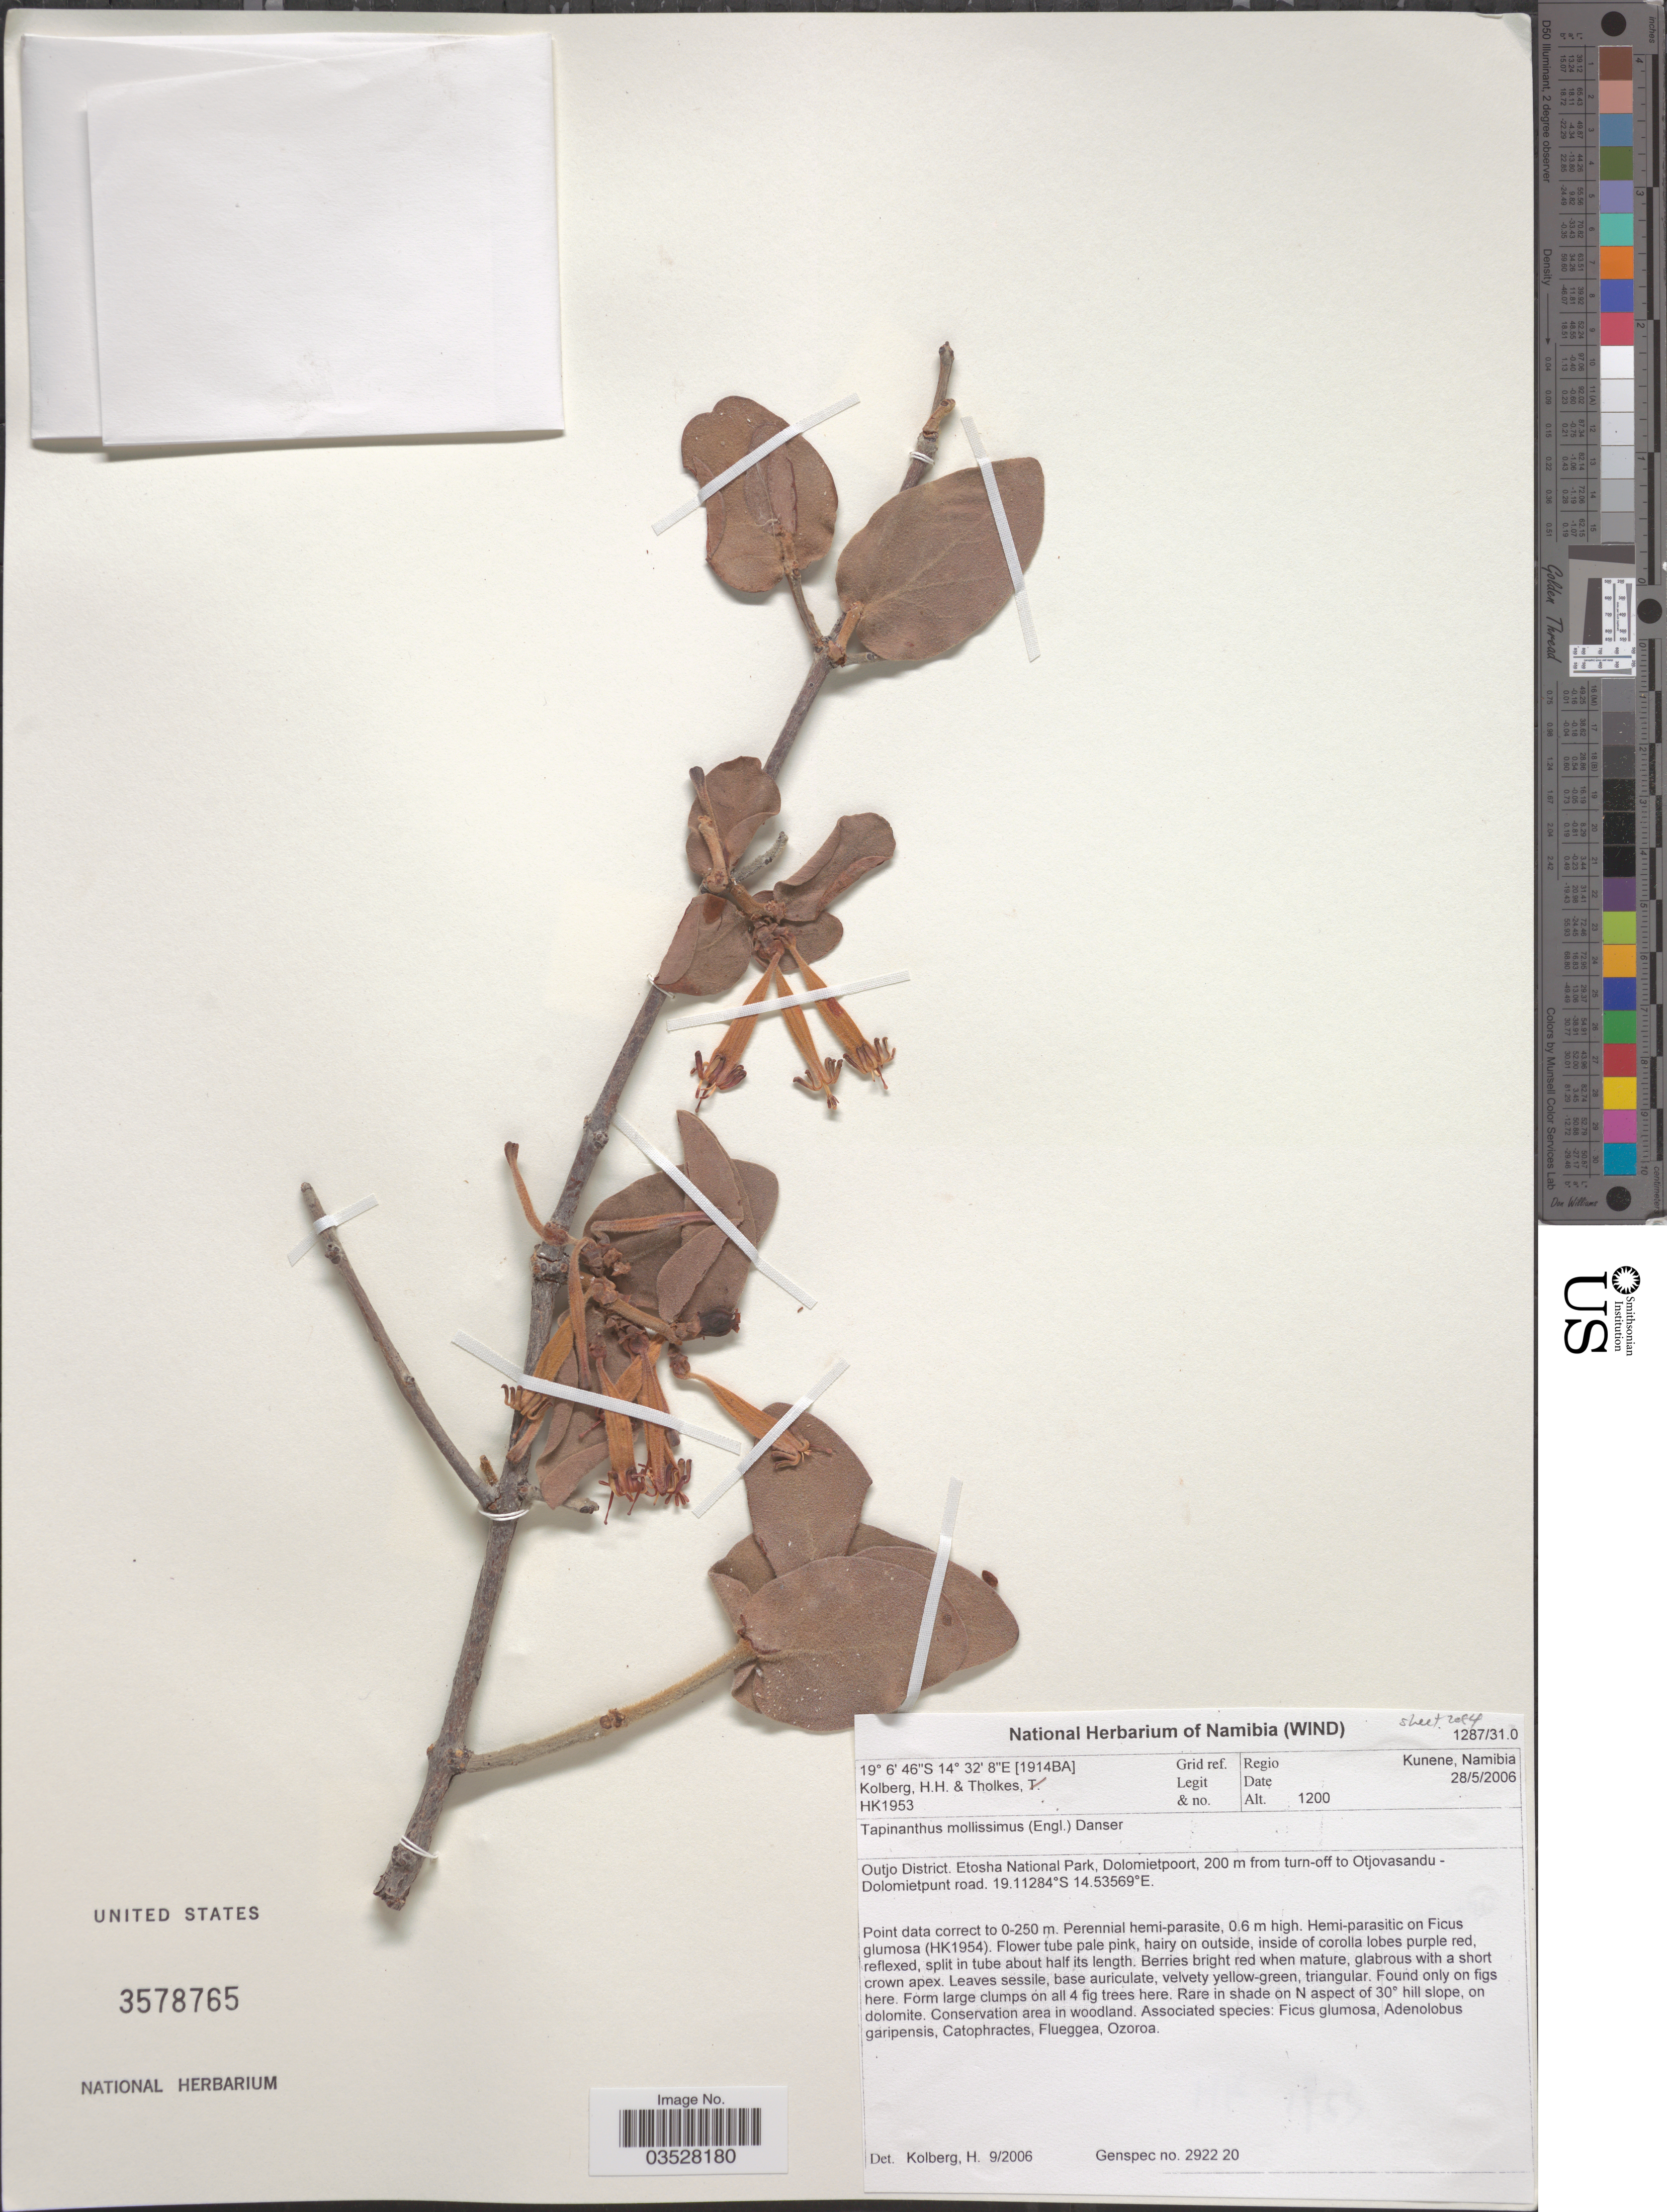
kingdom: Plantae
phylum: Tracheophyta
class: Magnoliopsida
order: Santalales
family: Loranthaceae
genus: Tapinanthus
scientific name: Tapinanthus mollissimus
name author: (Engl.) Danser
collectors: H. H. Kolberg & T. Tholkes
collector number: HK1953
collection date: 2006-05-28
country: Namibia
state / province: Kunene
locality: Grid ref. [1914BA]. Regio Kunene, Namibia. Outjo District. Etosha National Park, Dolomietpoort, 200 m from turn-off to Otjovasandu - Dolomietpunt road.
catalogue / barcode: US 3578765